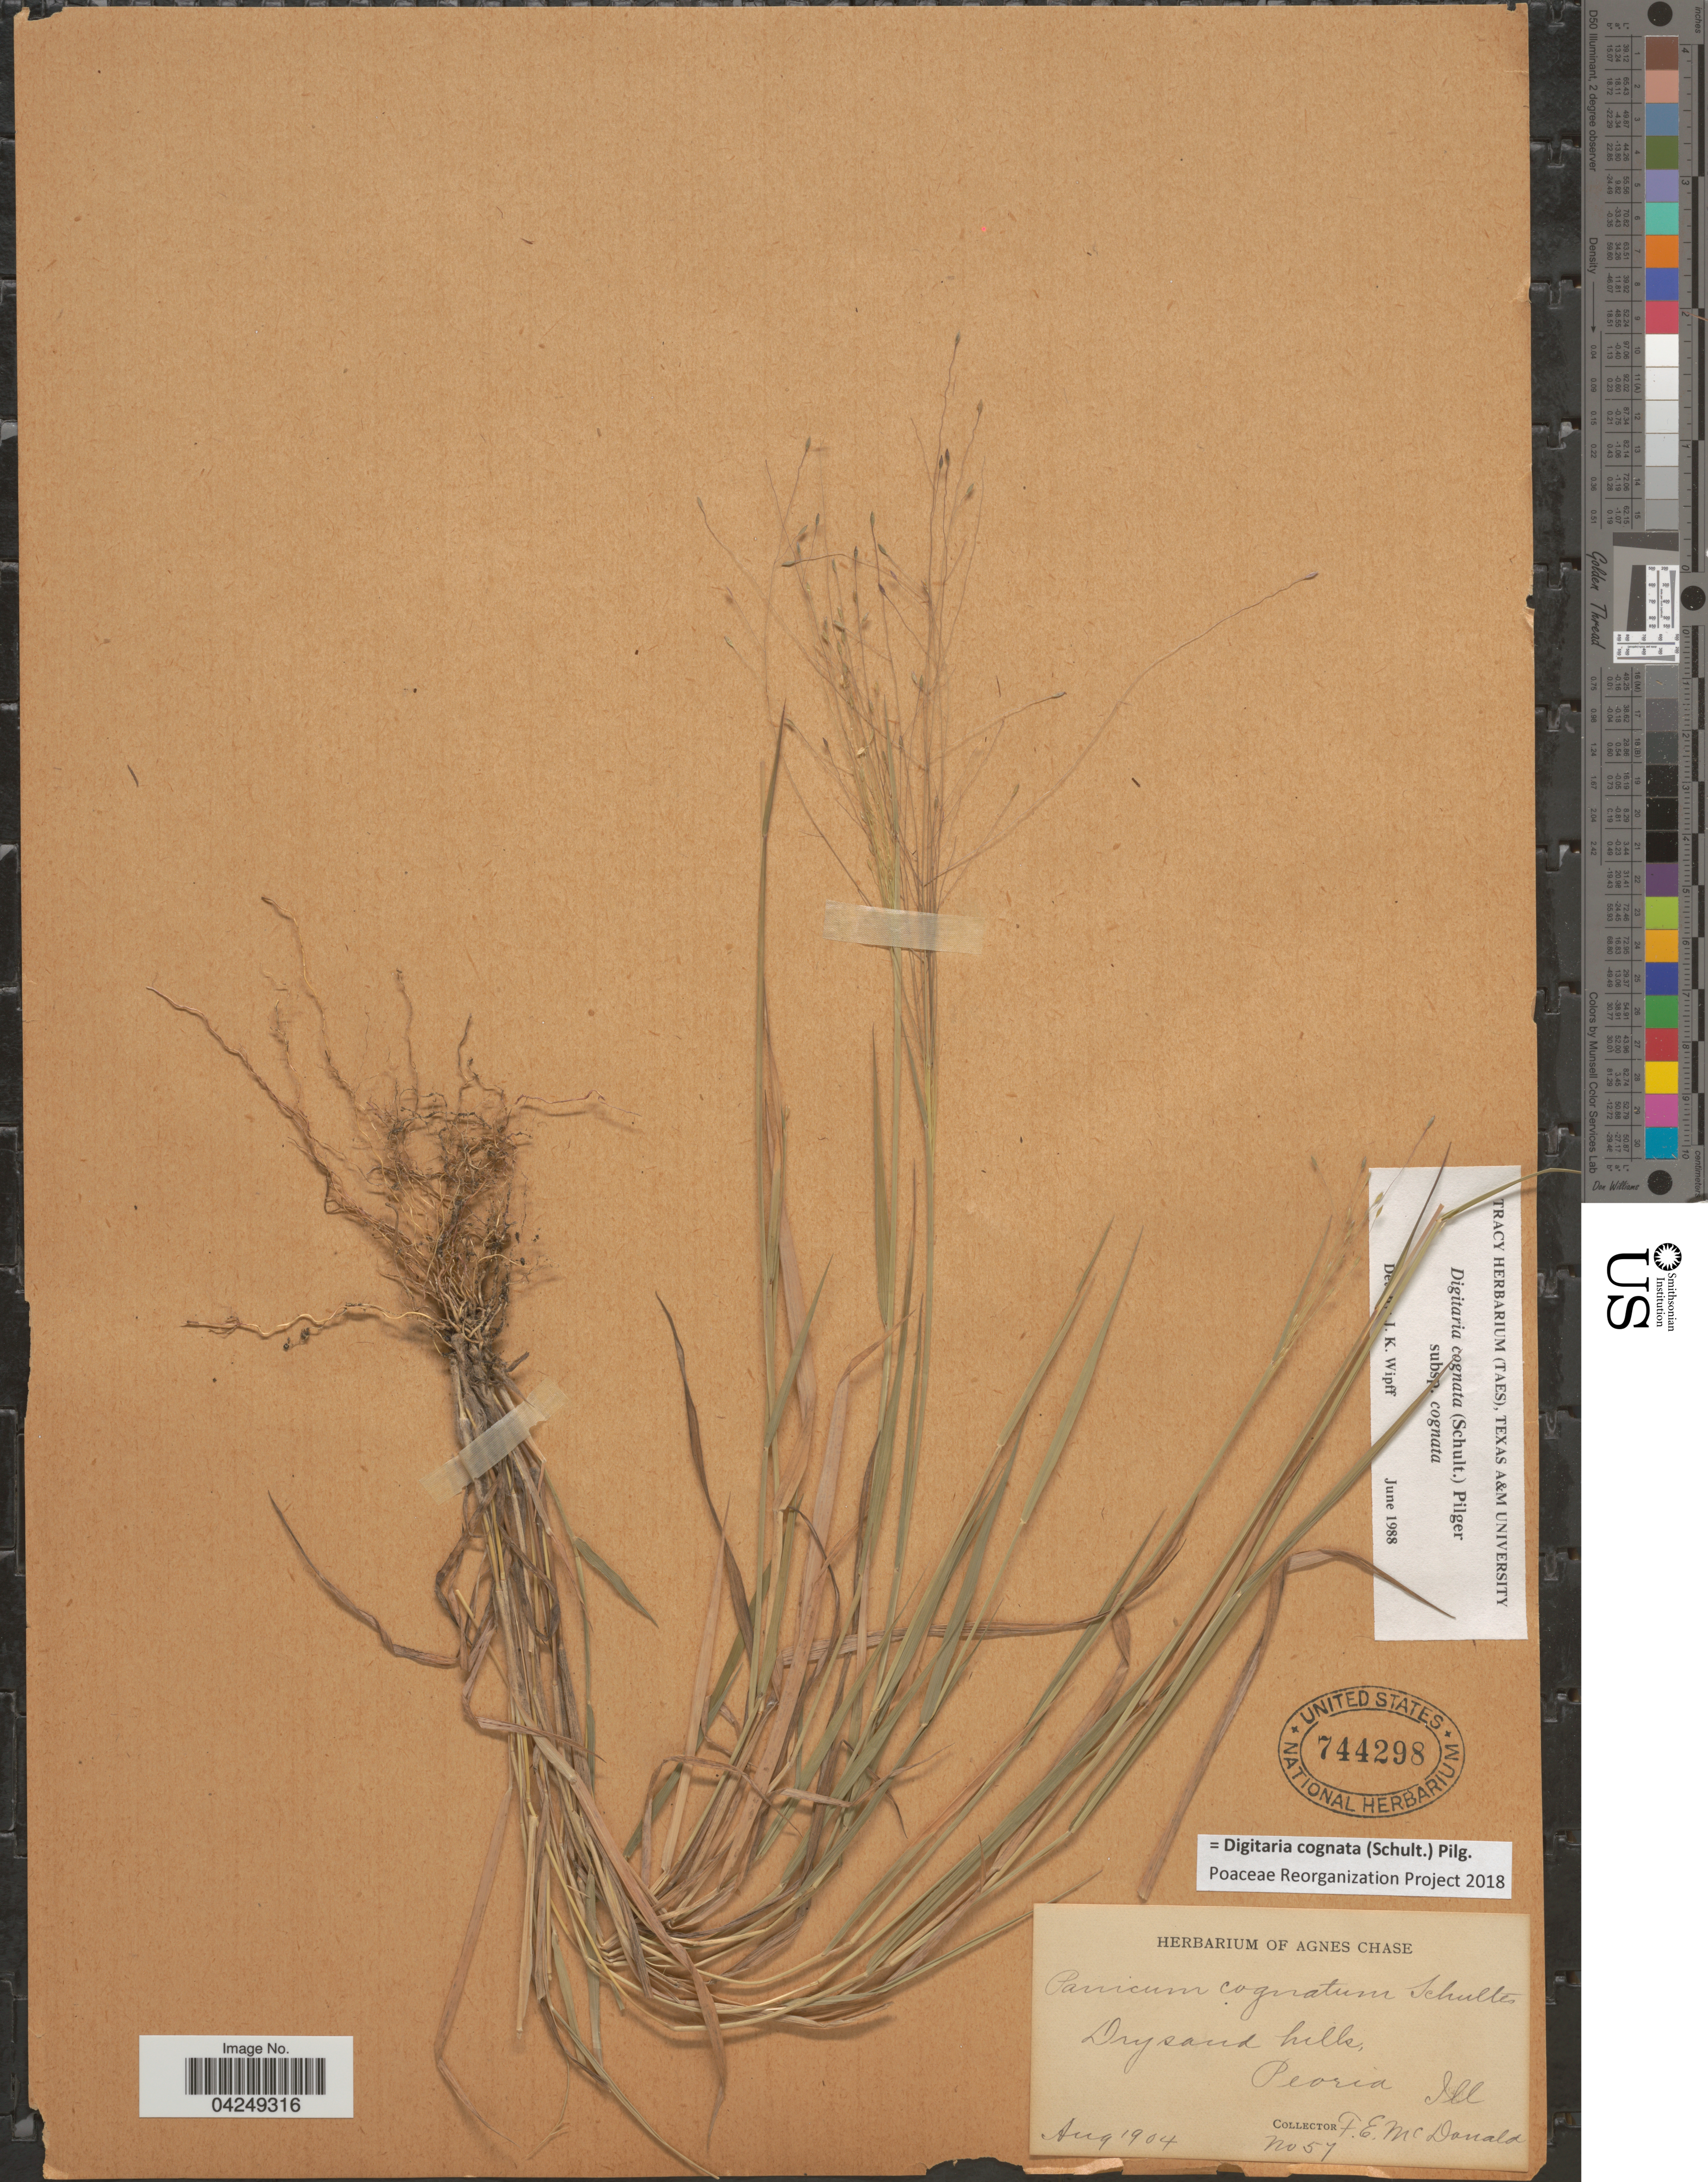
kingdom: Plantae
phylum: Tracheophyta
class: Liliopsida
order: Poales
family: Poaceae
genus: Digitaria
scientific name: Digitaria cognata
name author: (Scult.) Pilg.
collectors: F. E. McDonald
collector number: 57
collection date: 1904-08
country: United States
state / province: Illinois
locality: Dry sand hills, Peoria.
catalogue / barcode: US 744298